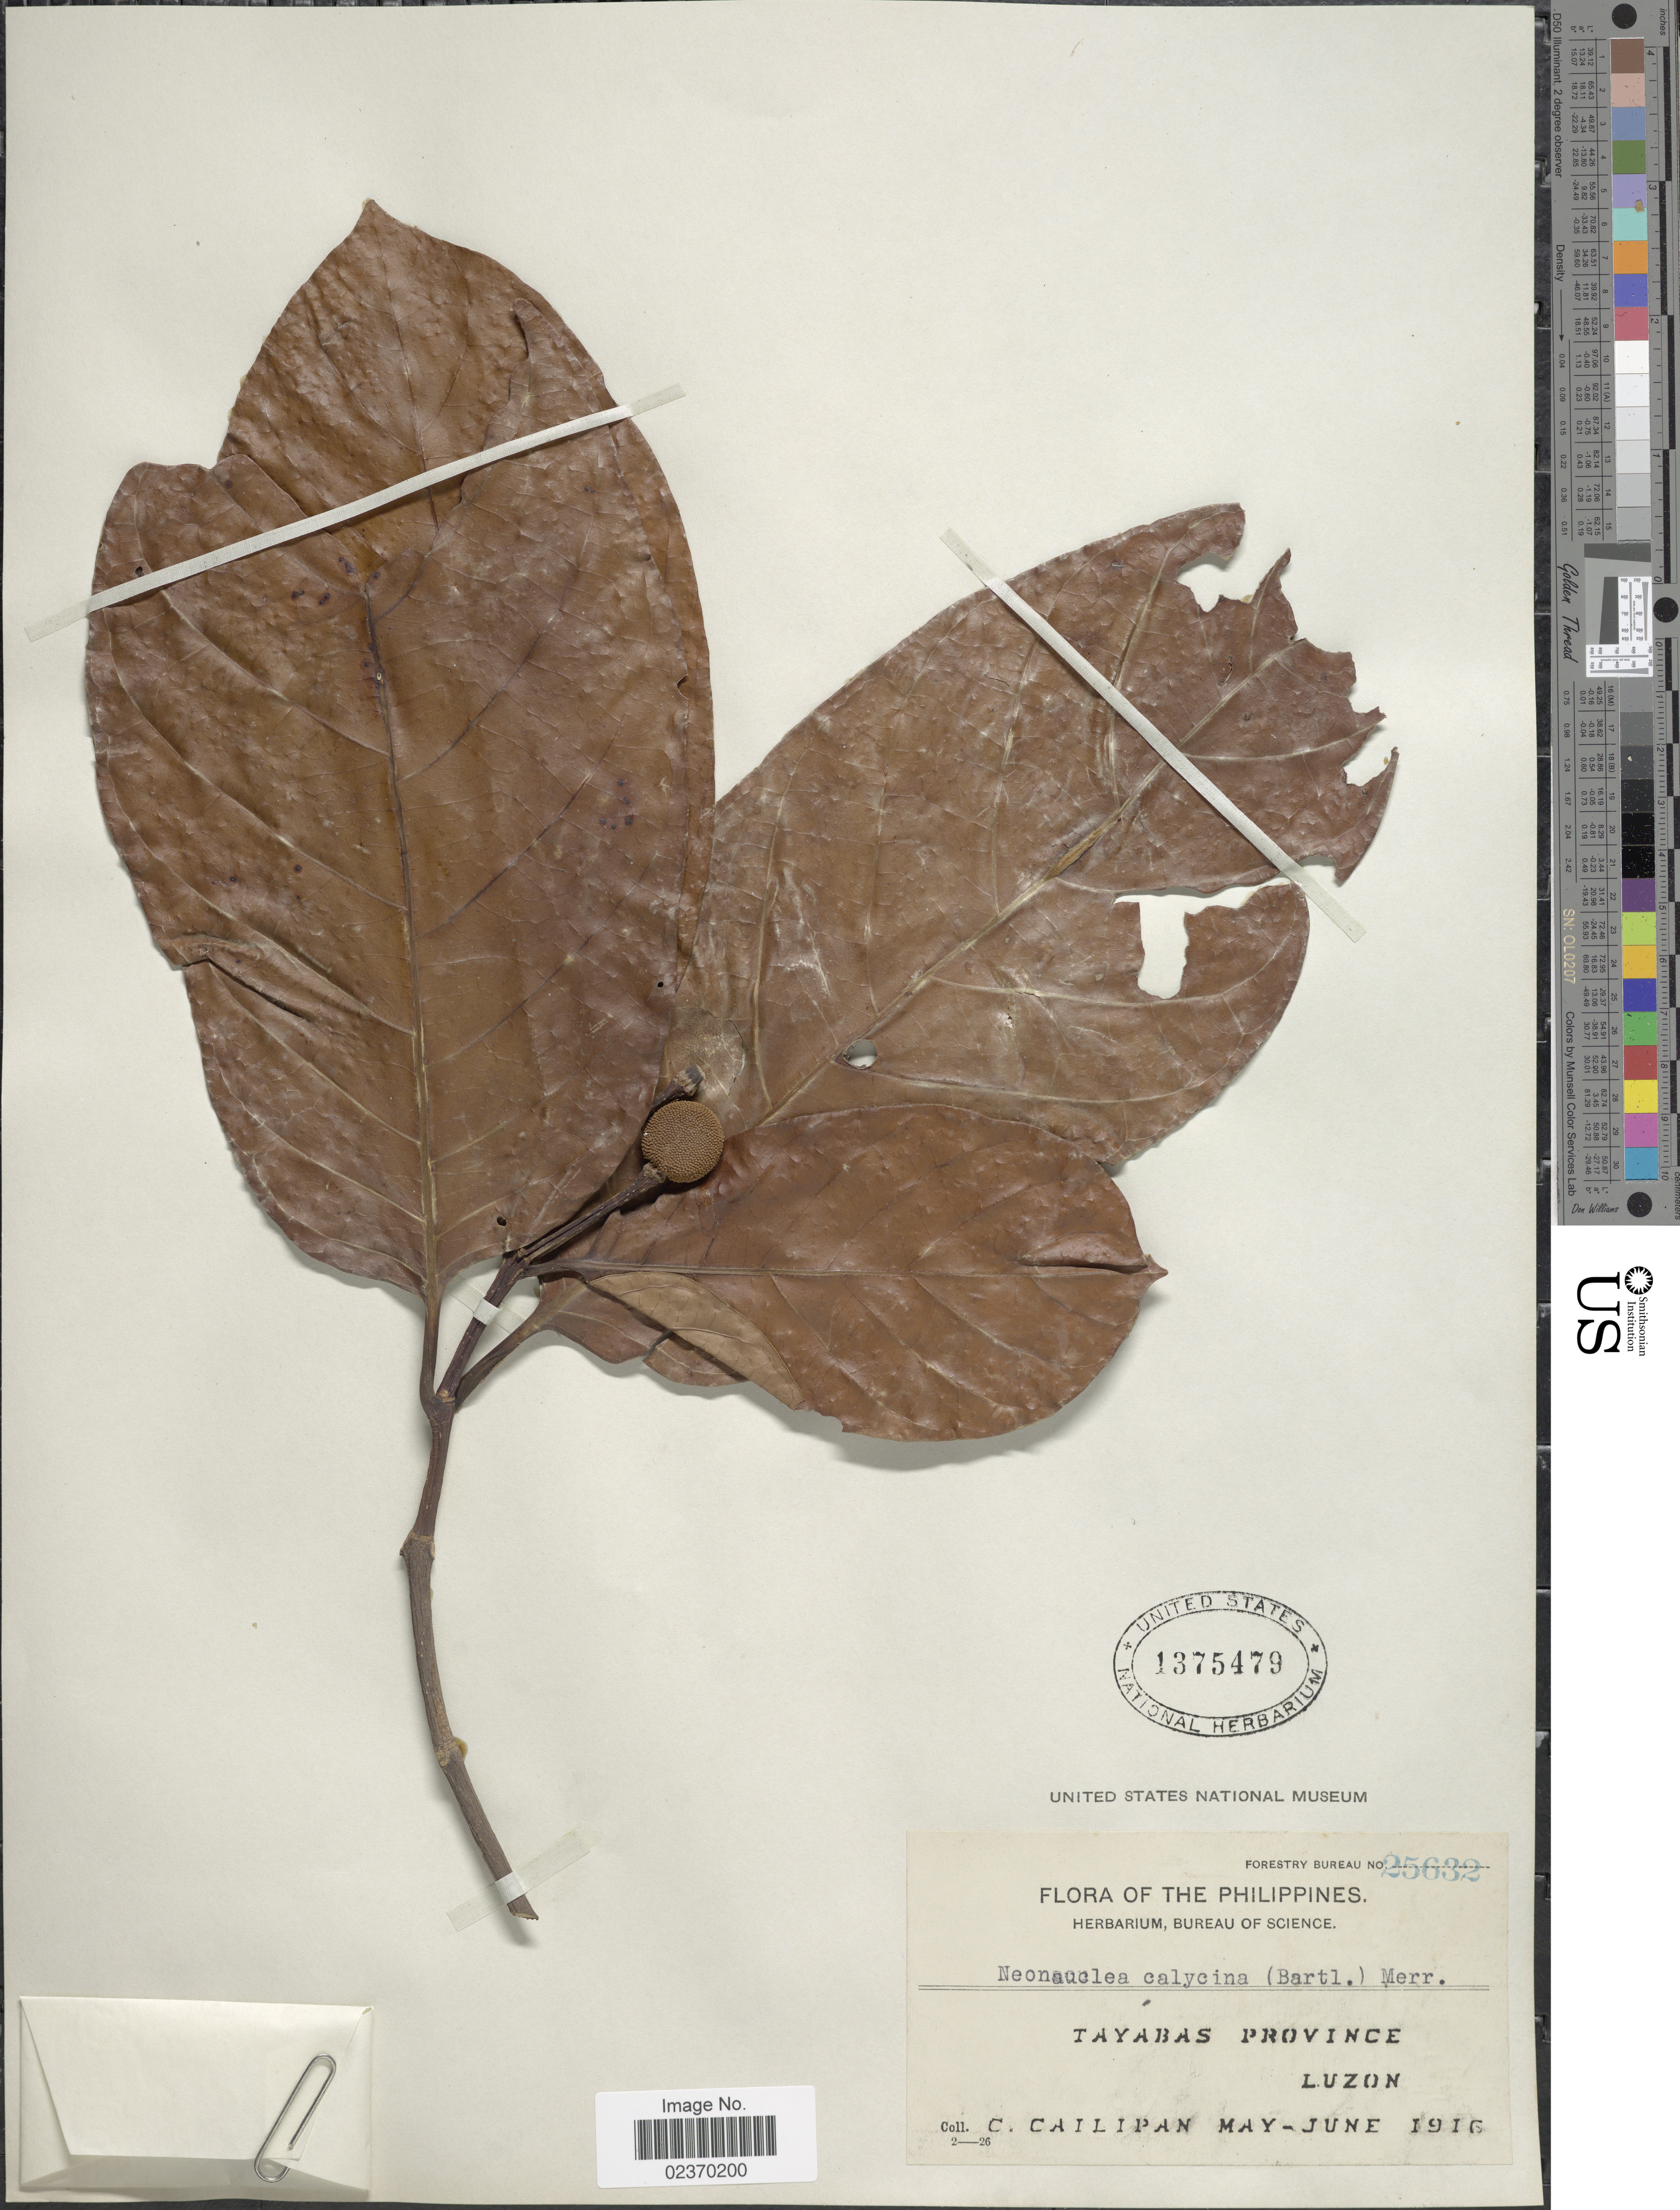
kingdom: Plantae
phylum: Tracheophyta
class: Magnoliopsida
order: Gentianales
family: Rubiaceae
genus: Neonauclea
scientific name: Neonauclea calycina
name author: (Bartl. ex DC.) Merr.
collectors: C. Cailipan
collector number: Forestry Bureau 25632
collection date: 1916-05/1916-06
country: Philippines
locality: Tayabas Province, Luzon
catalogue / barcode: US 1375479